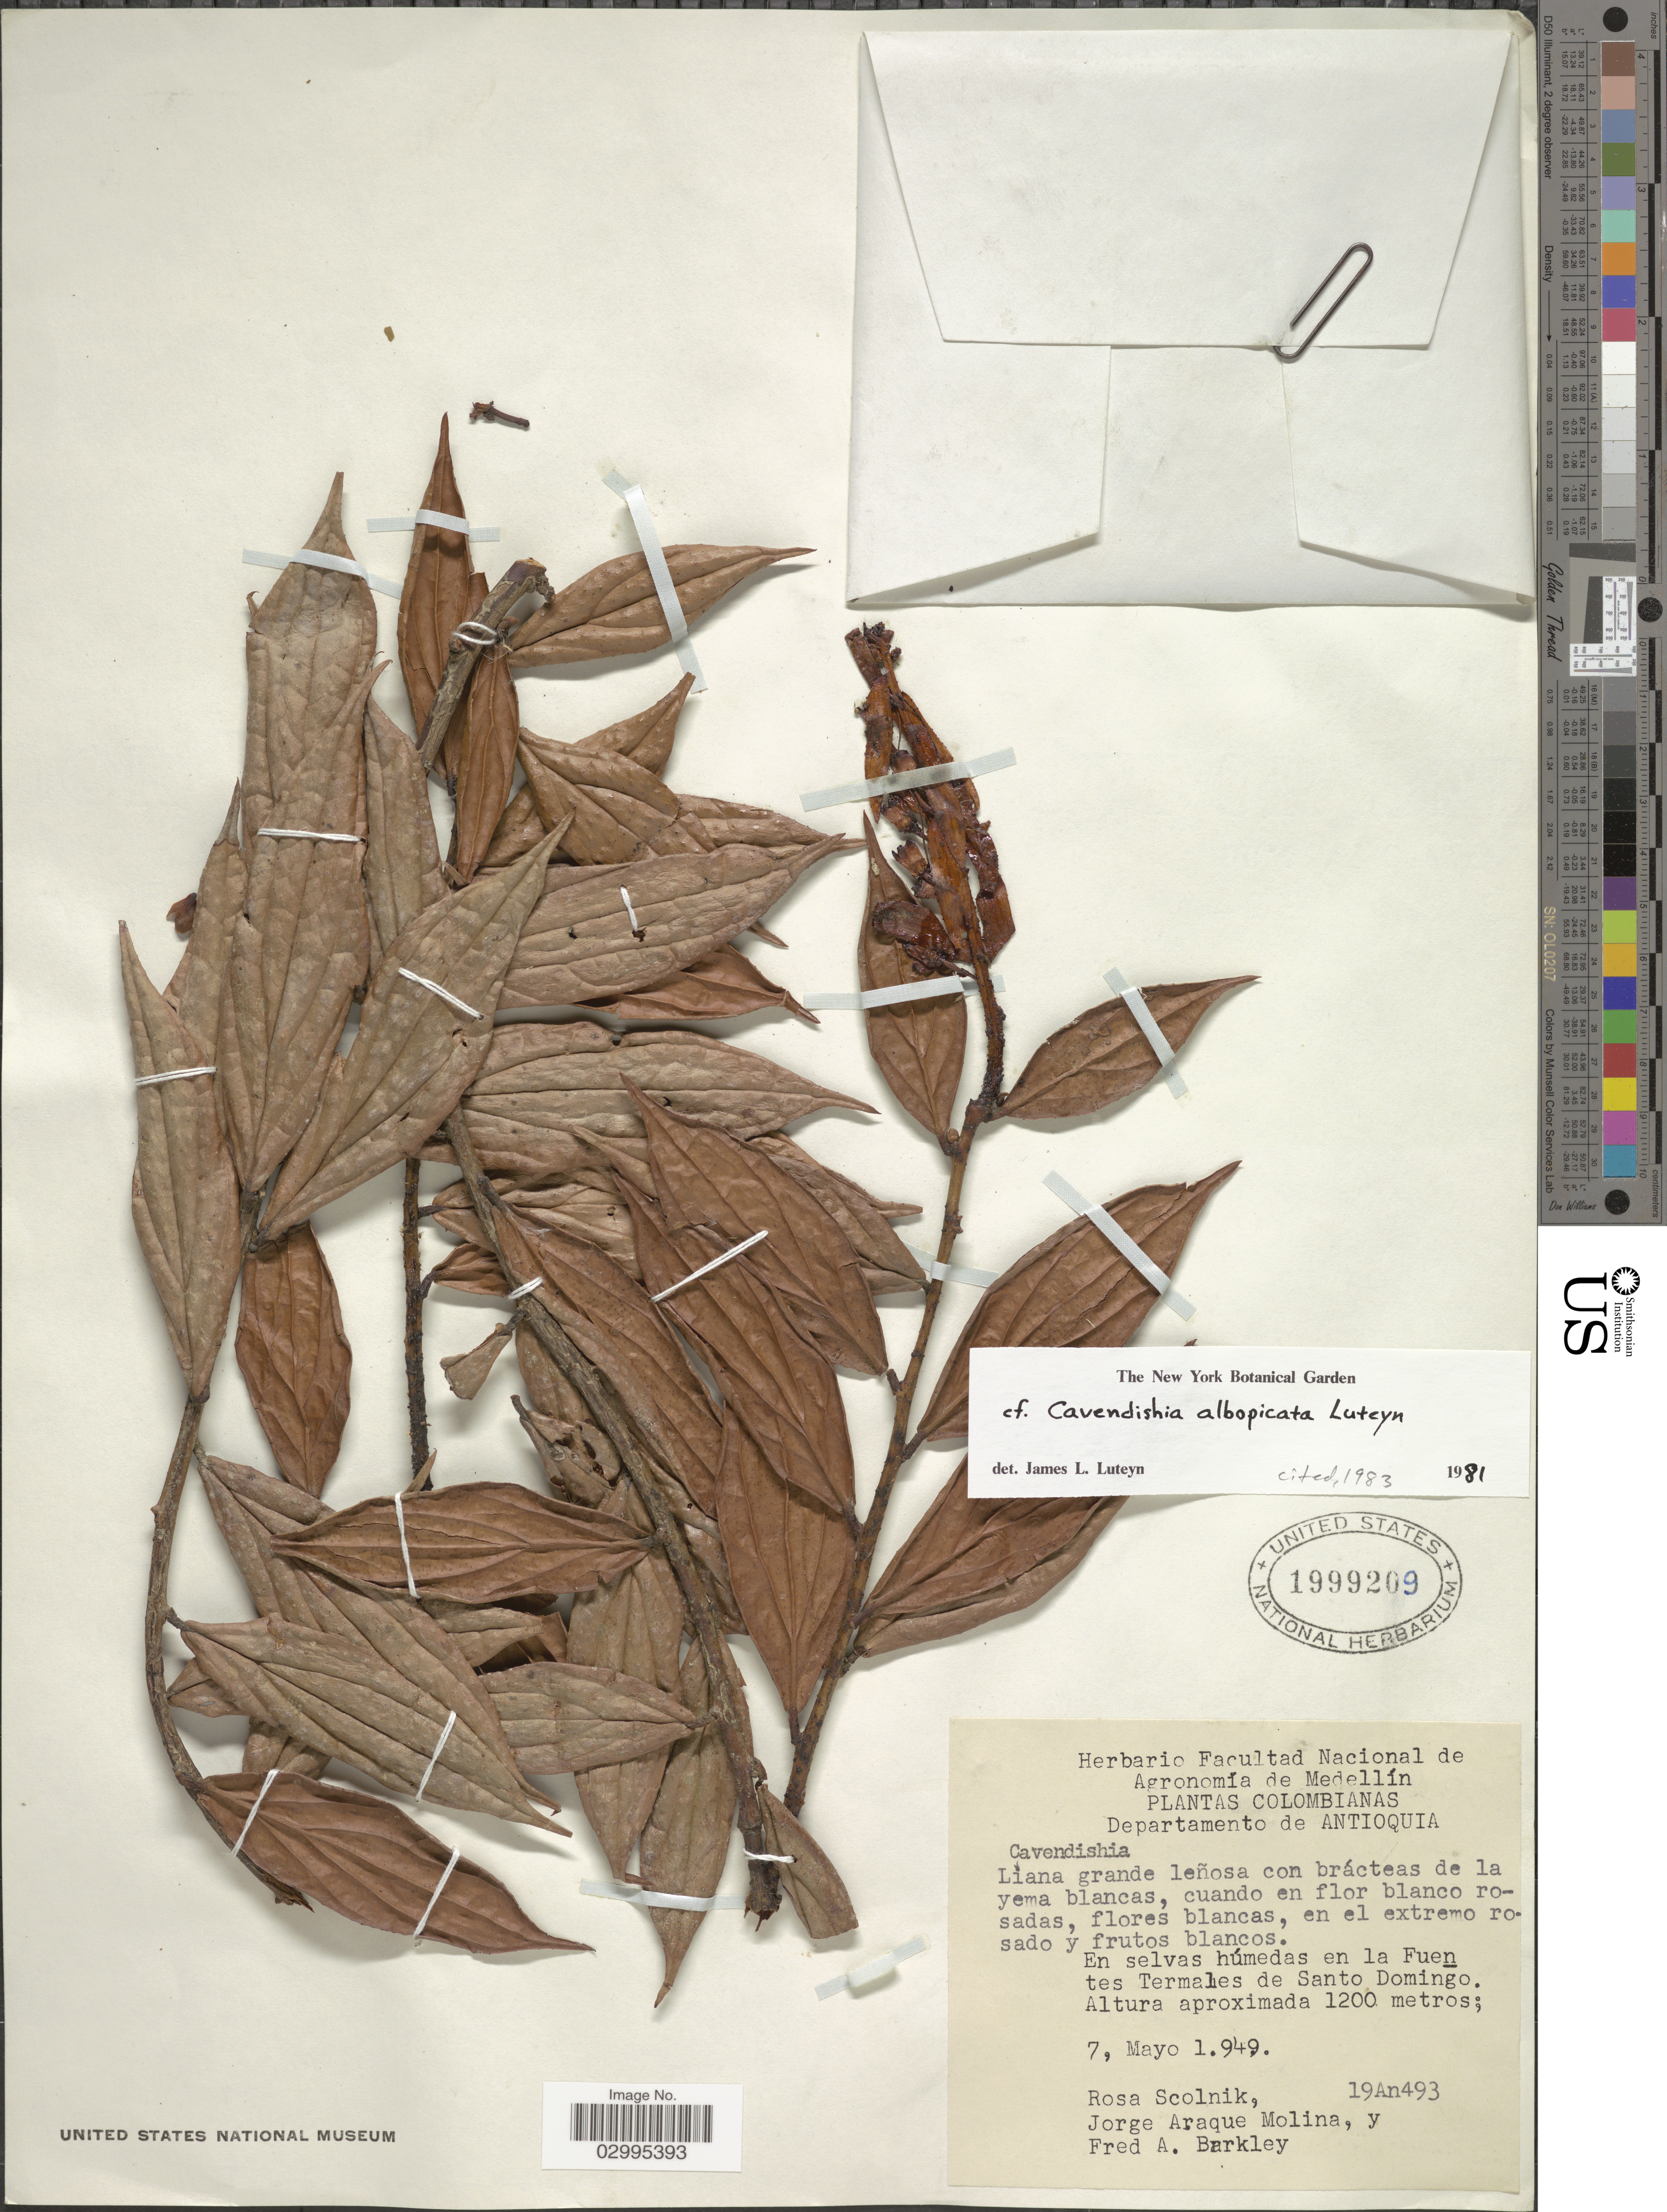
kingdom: Plantae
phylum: Tracheophyta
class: Magnoliopsida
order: Ericales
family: Ericaceae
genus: Cavendishia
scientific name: Cavendishia albopicata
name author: Luteyn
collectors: R. Scolnik, J. Araque Molina & F. A. Barkley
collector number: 19An493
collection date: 1949-05-07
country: Colombia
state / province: Antioquia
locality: Departamento de Antioquia. En selvas húmedas en la Fuentes Termales de Santo Domingo.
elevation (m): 1200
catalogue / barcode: US 1999209